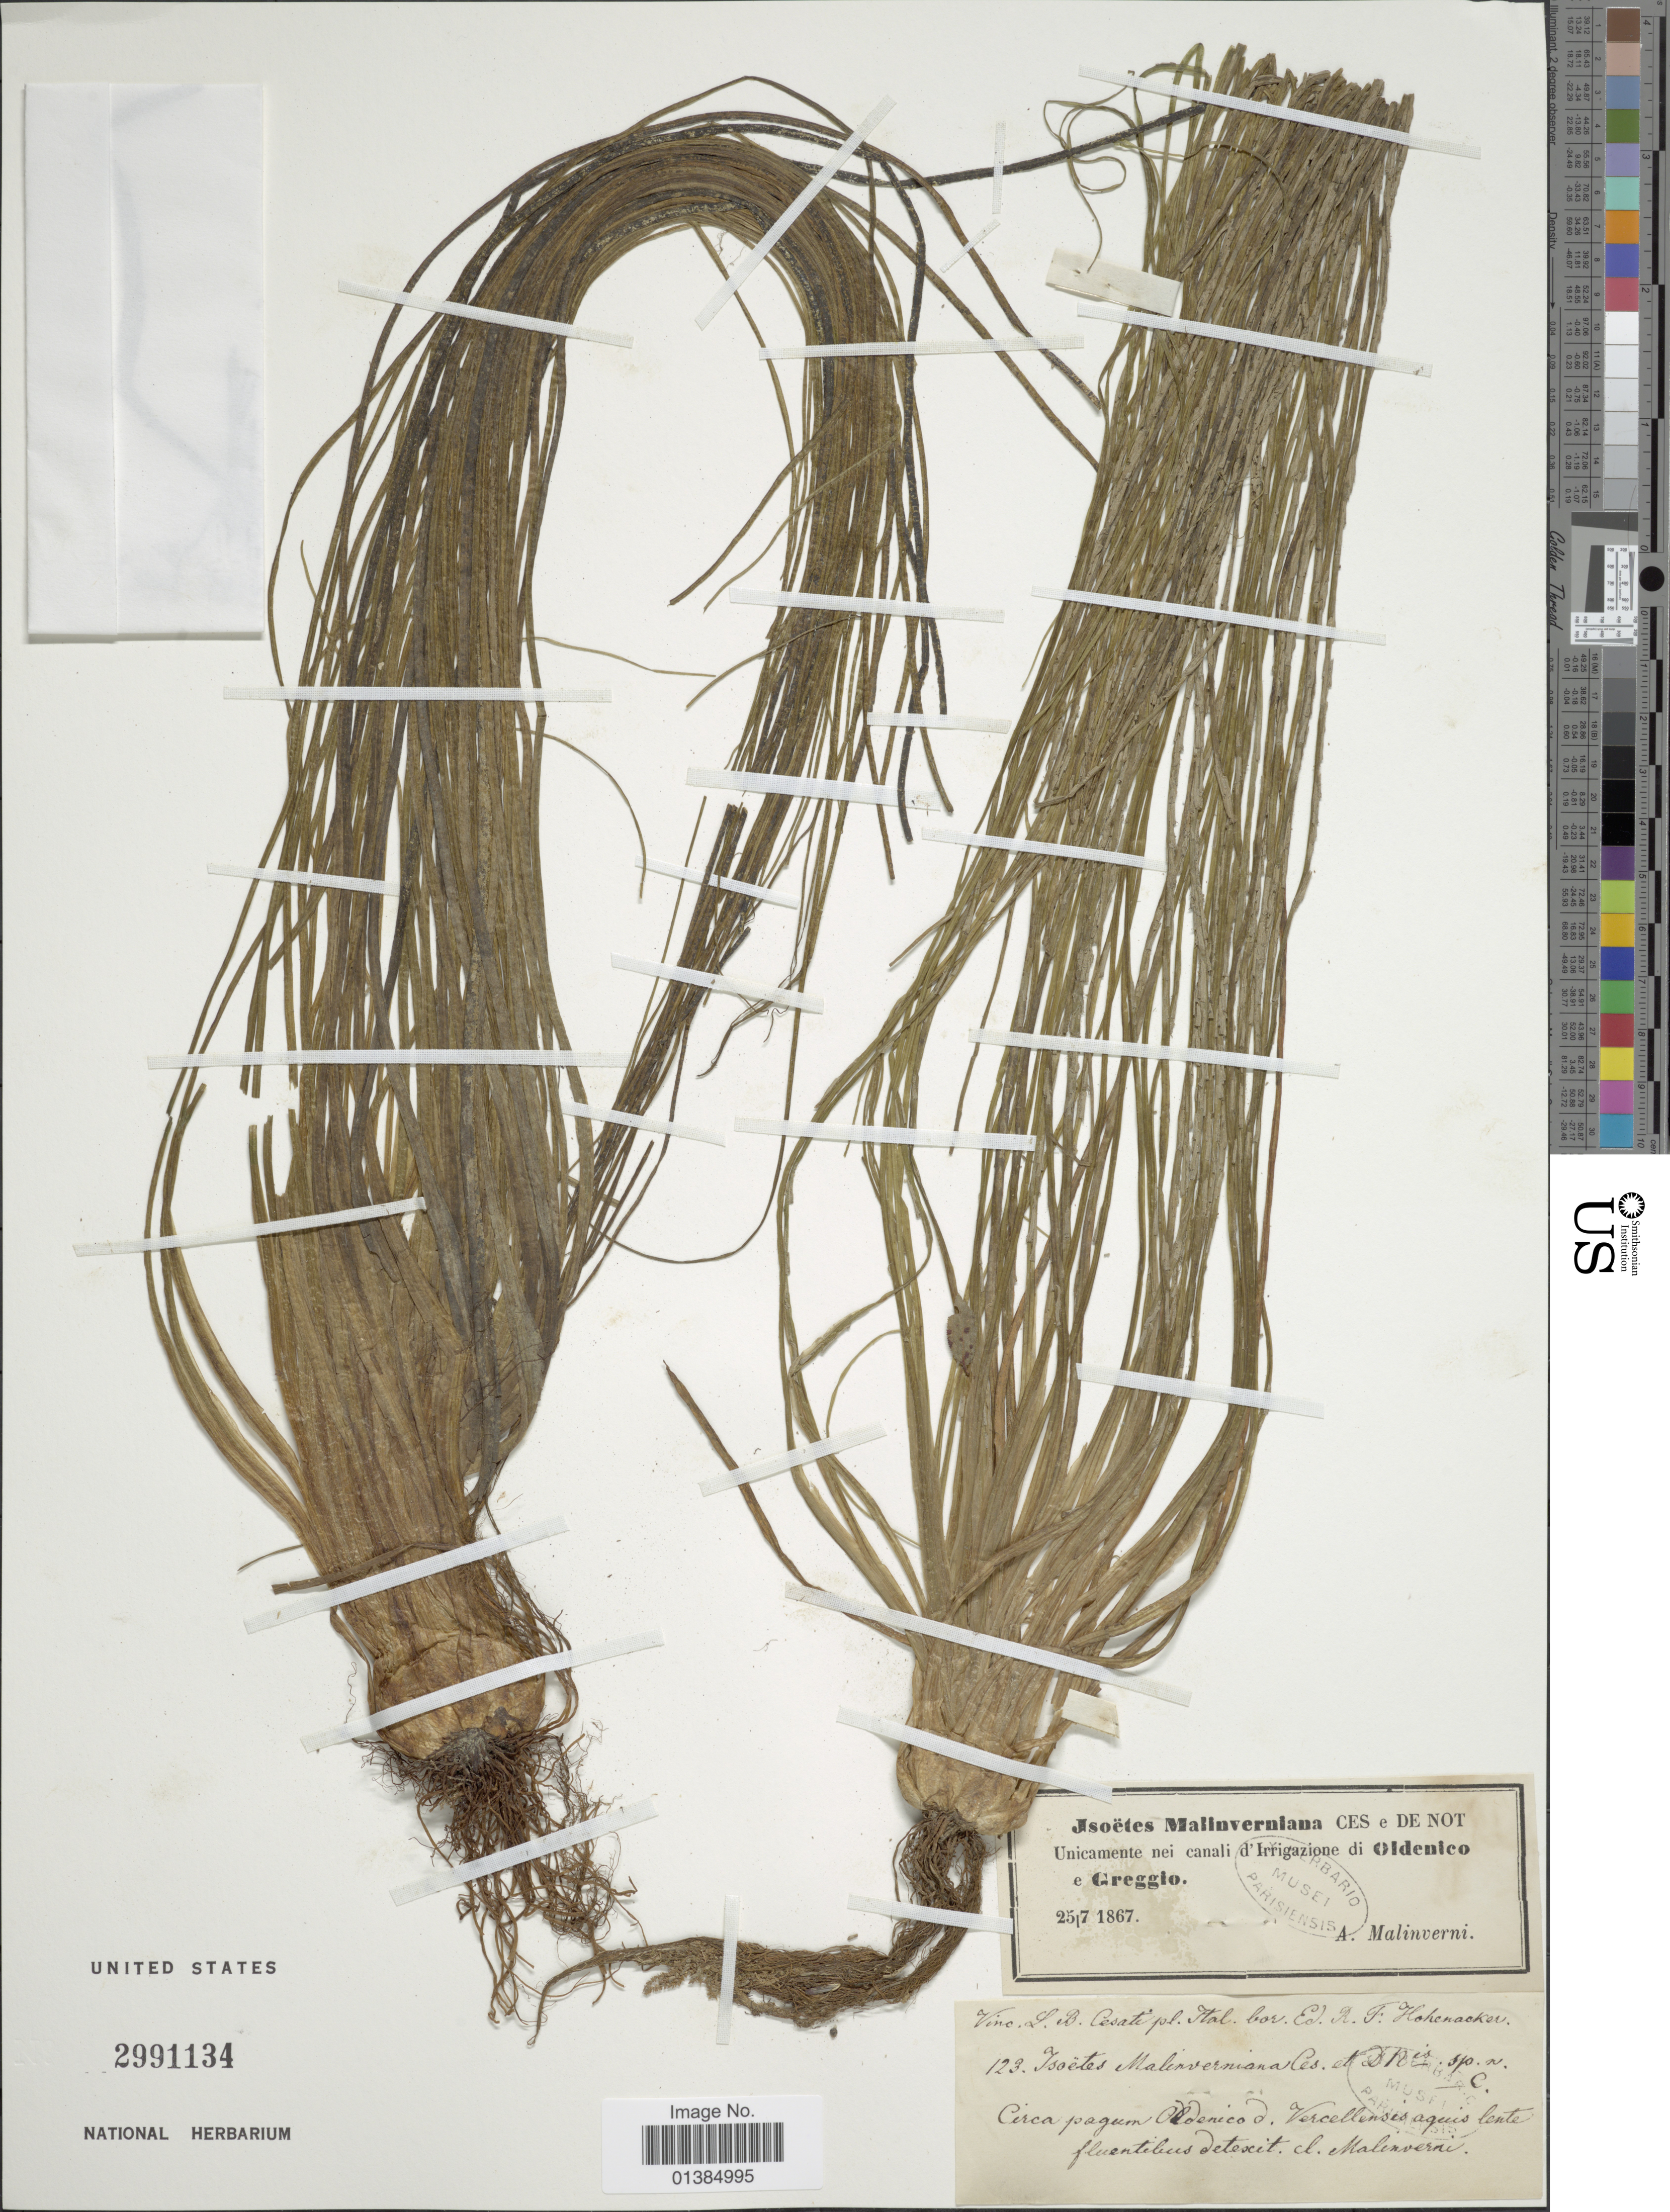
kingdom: Plantae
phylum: Tracheophyta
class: Lycopodiopsida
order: Isoetales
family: Isoetaceae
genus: Isoetes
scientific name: Isoetes malinverniana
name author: Cesati & De Not.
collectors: A. Malinverni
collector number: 123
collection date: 1867-07-25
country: Italy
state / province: Piedmont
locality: Unicamente nei canali d'Irrigazione di Oldenico e Greggio. Circa pagum oldenico di Vercellensis aquis lente fluentibus detescit.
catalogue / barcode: US 2991134